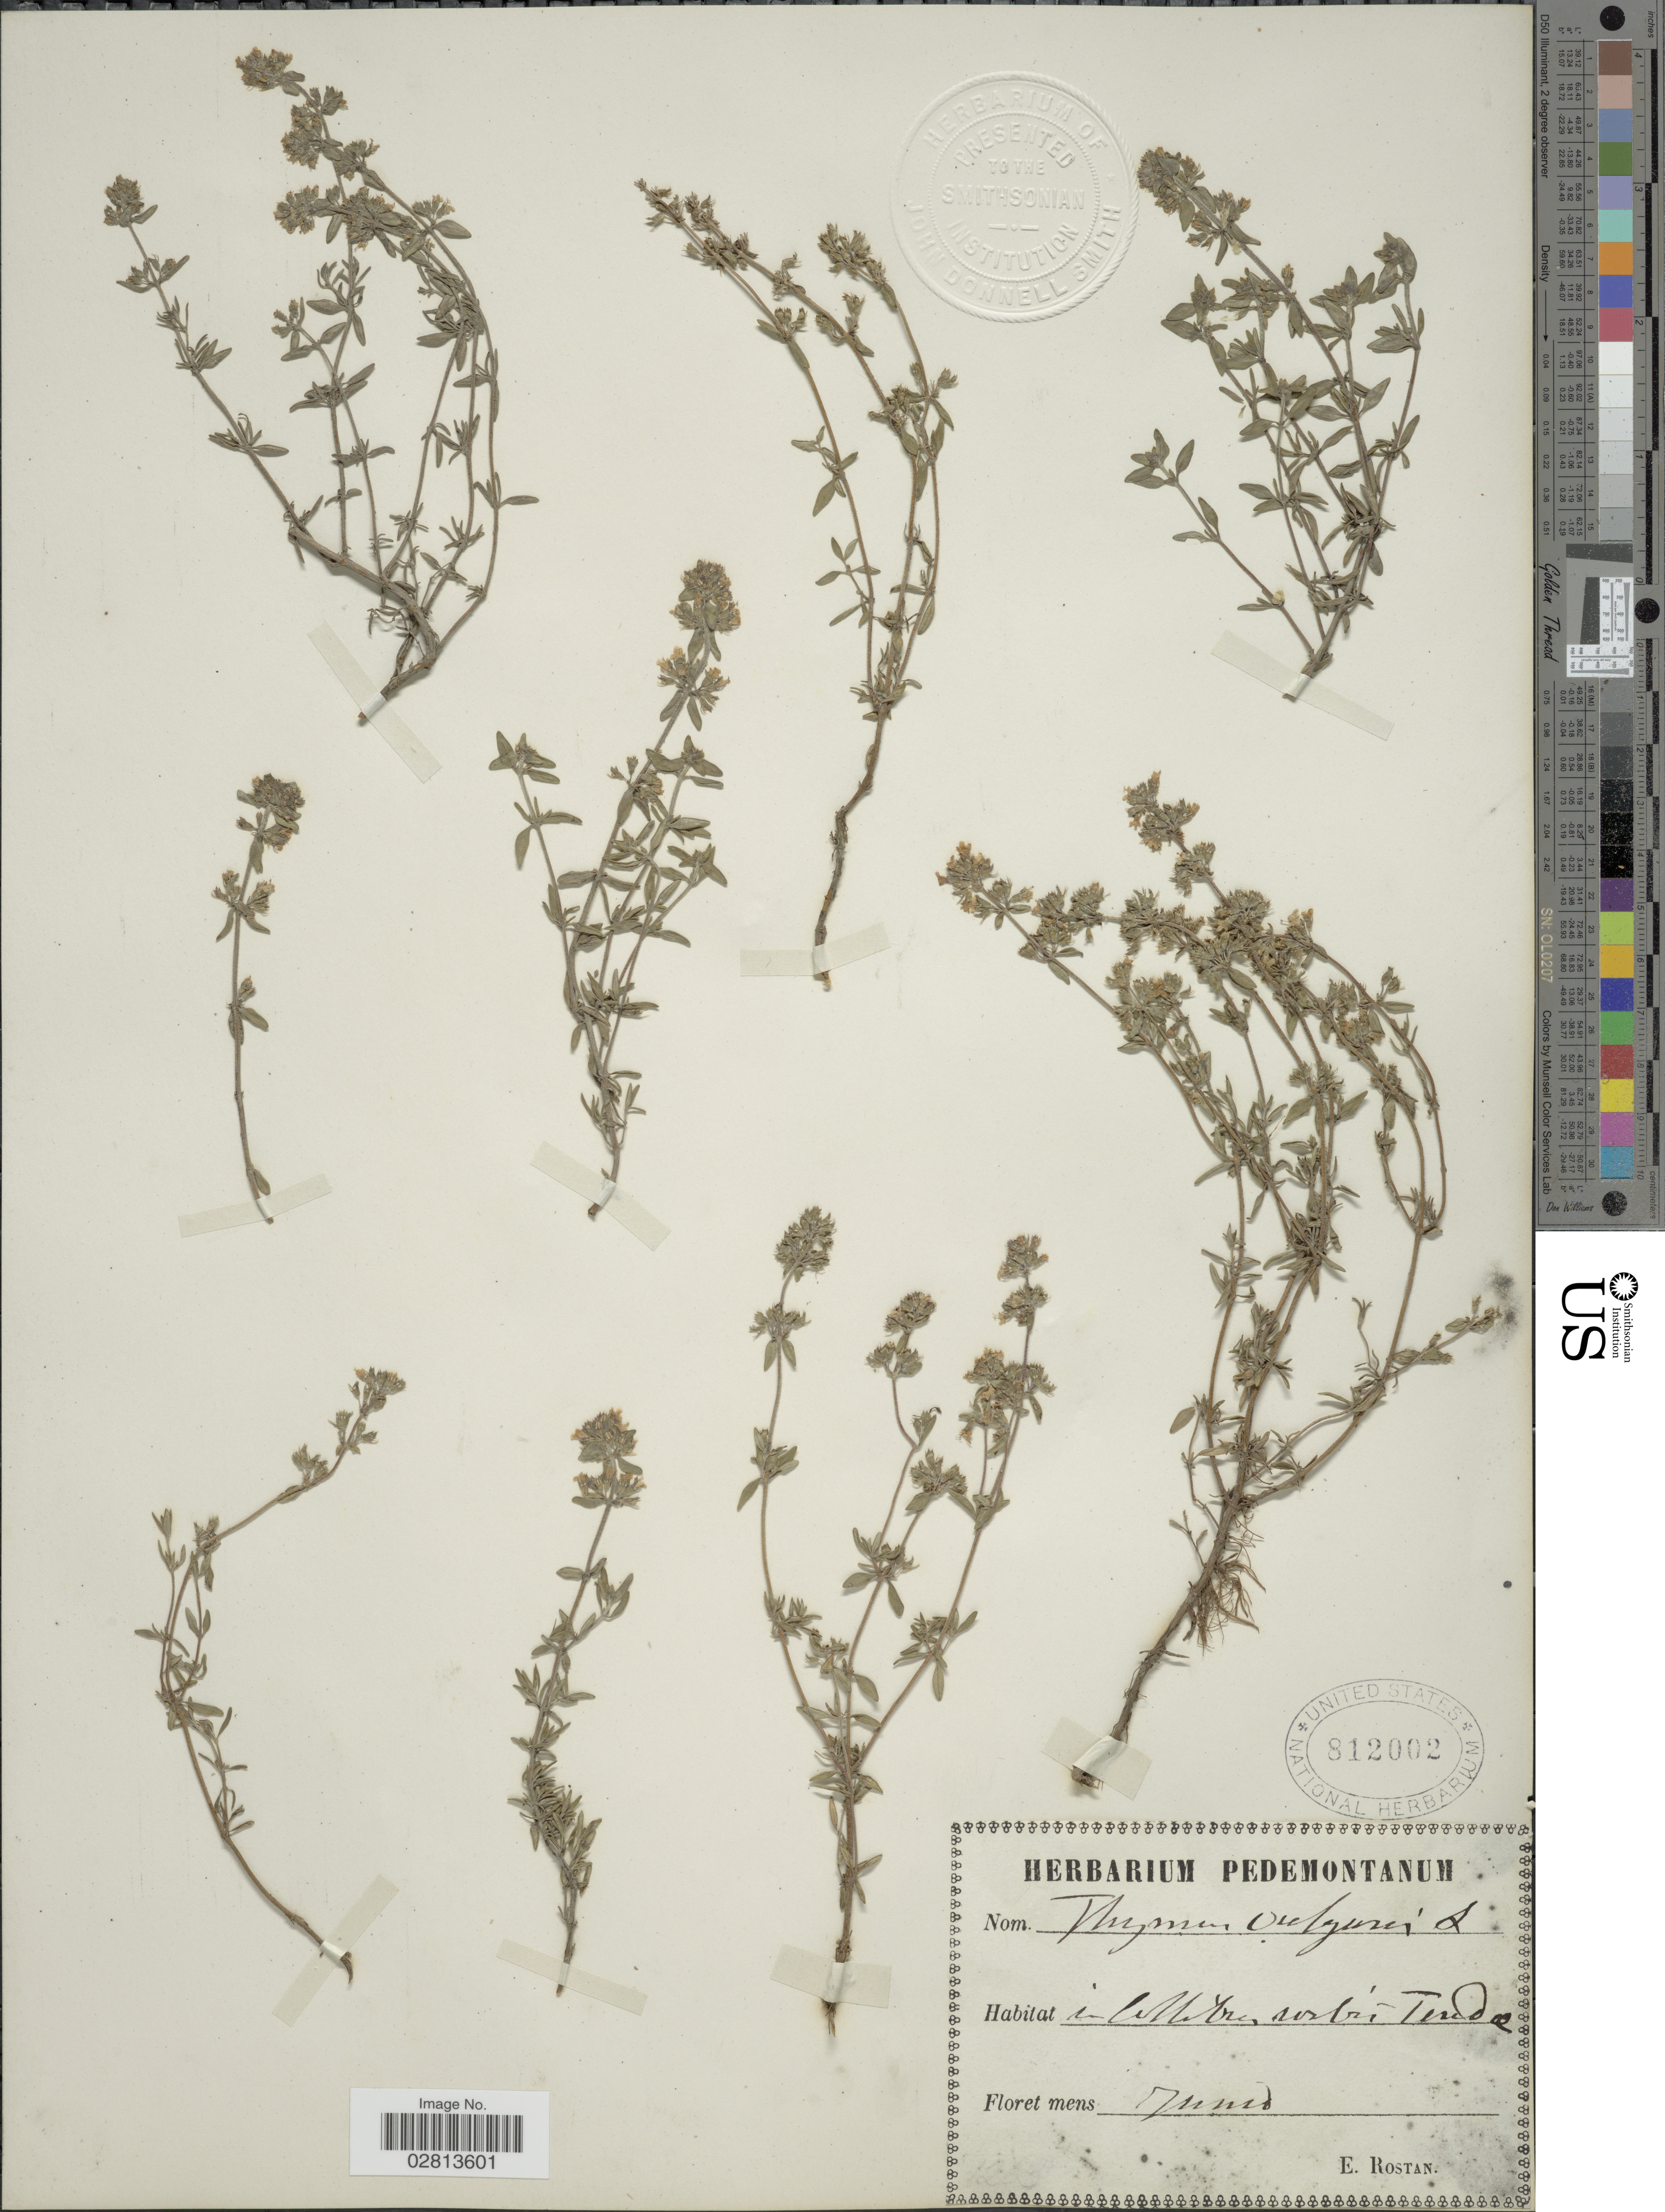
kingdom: Plantae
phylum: Tracheophyta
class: Magnoliopsida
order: Lamiales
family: Lamiaceae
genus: Thymus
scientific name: Thymus vulgaris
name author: L.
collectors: E. Rostan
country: Italy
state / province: Piedmont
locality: In collebre robi Terida. [interpreted]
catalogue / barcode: US 812002